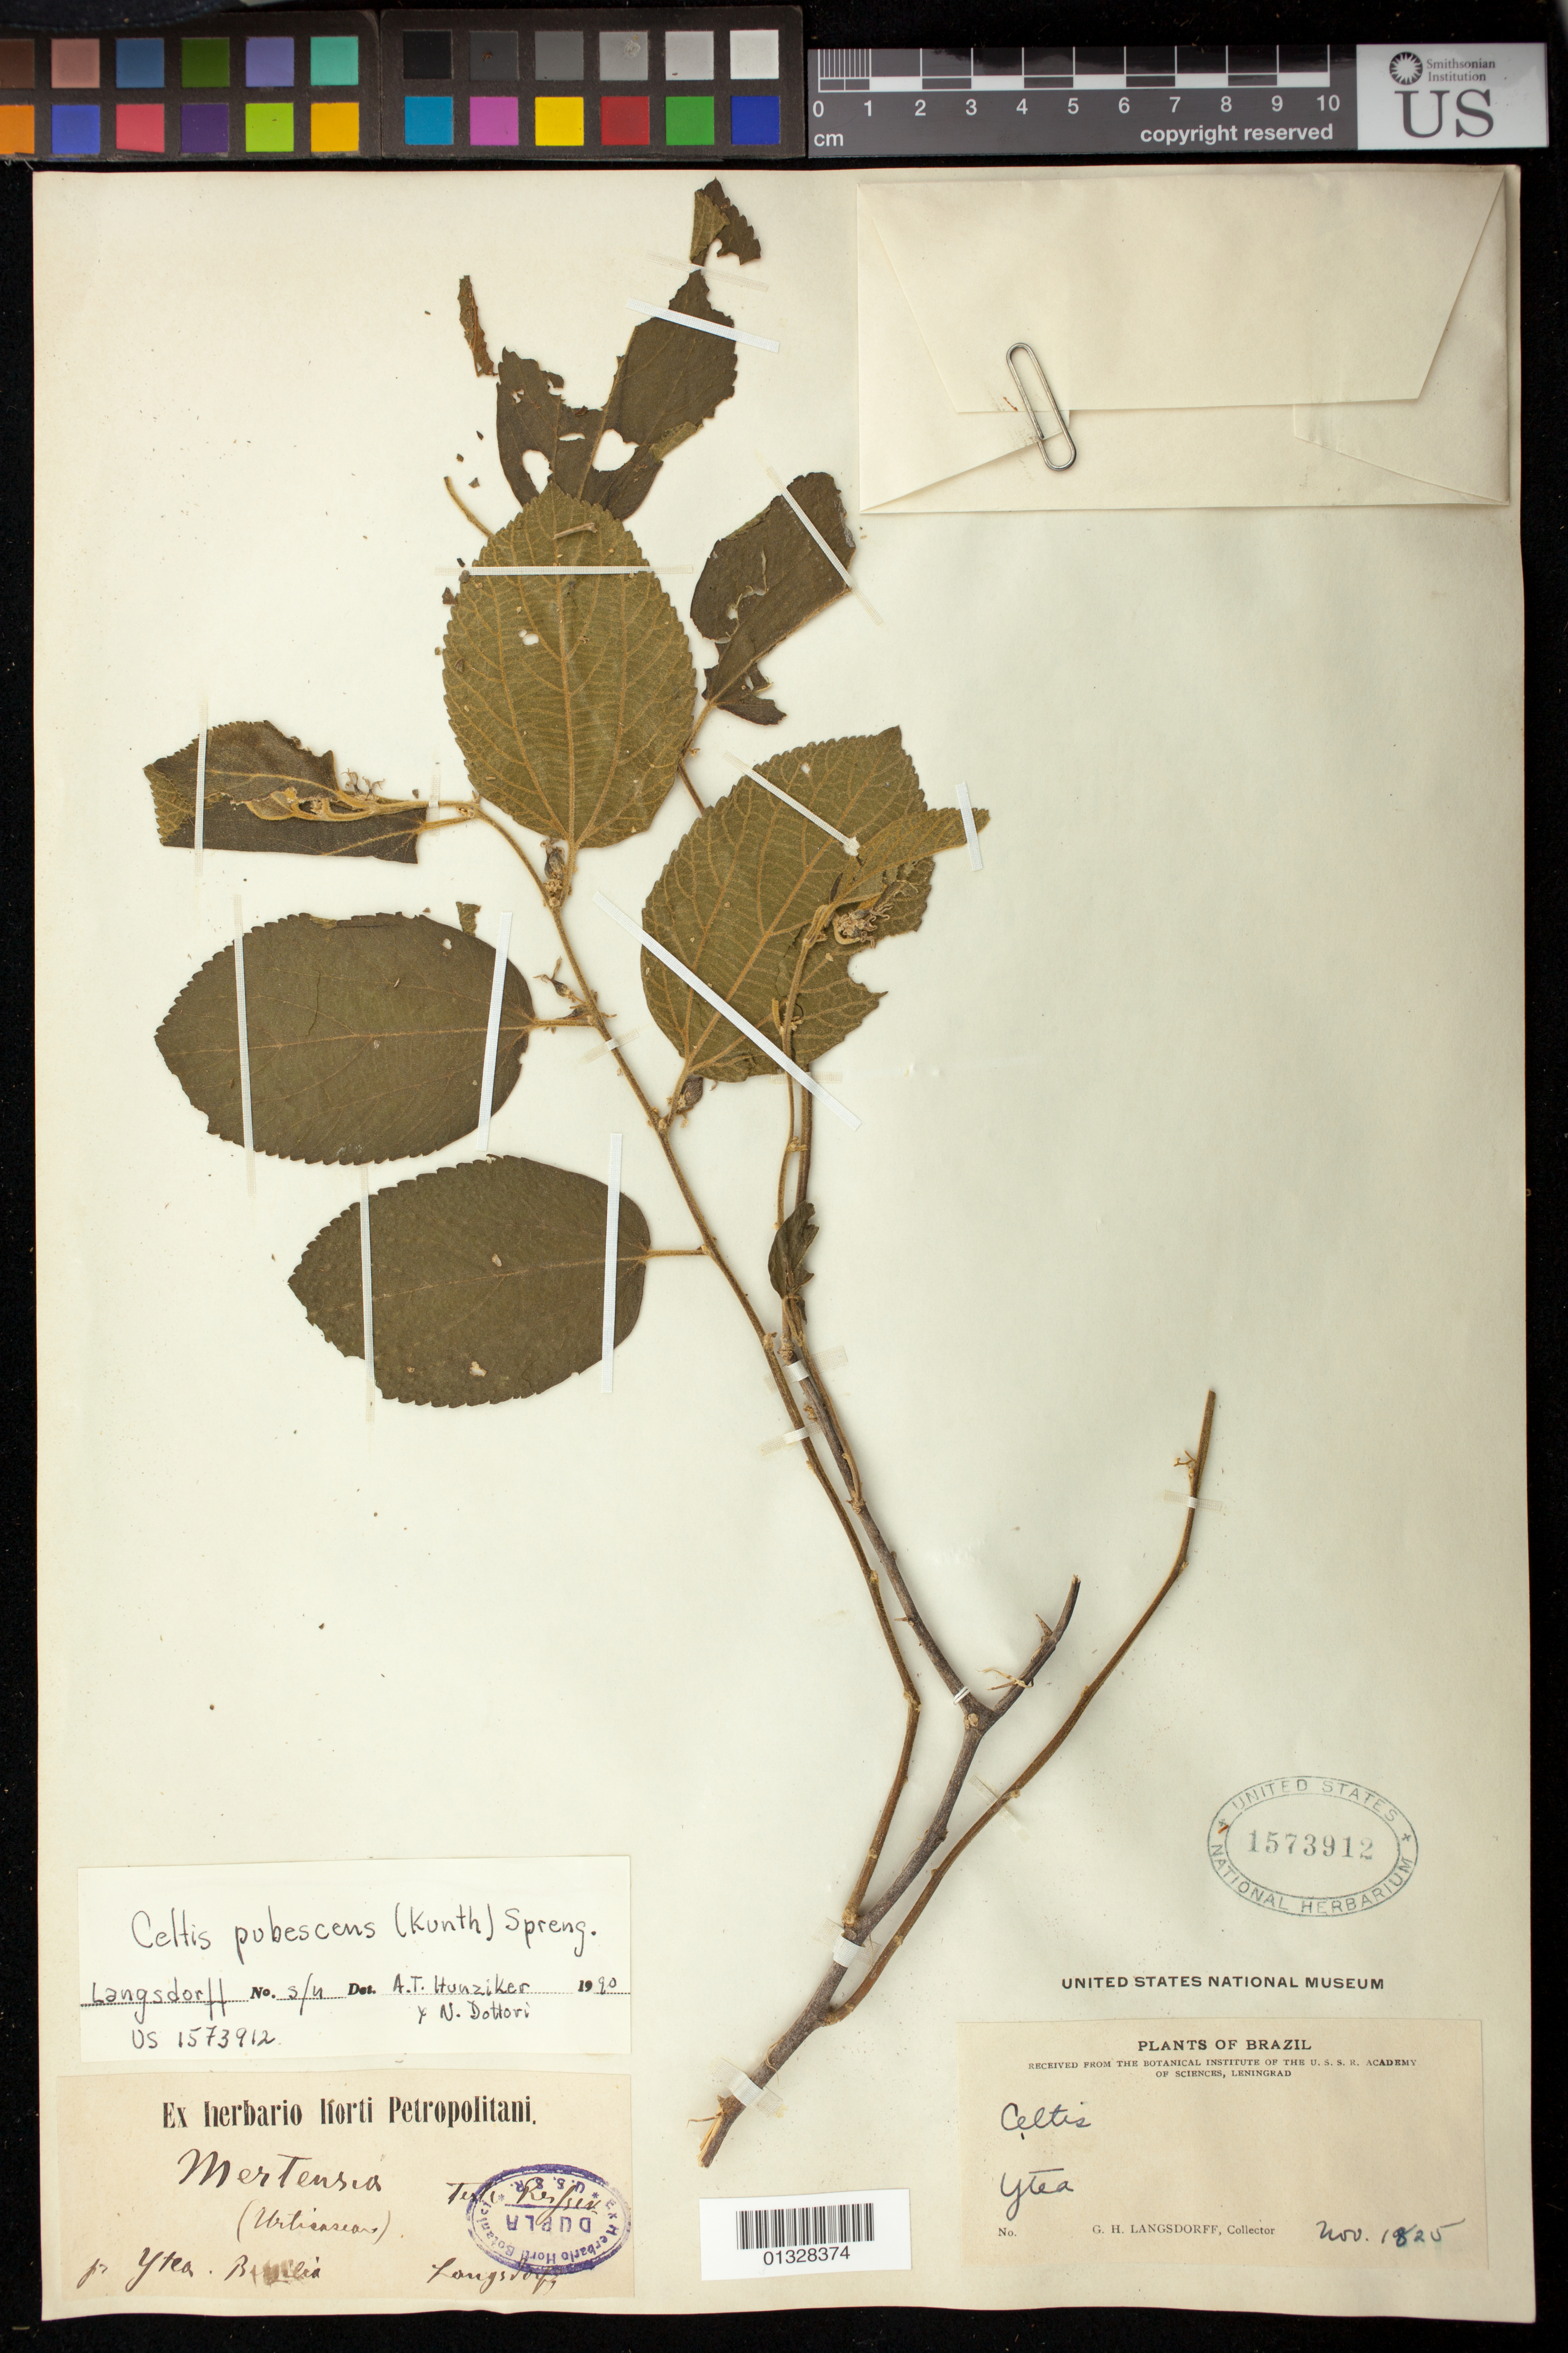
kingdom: Plantae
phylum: Tracheophyta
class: Magnoliopsida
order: Rosales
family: Cannabaceae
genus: Celtis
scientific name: Celtis pubescens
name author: (Kunth) Spreng.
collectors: G. H. von Langsdorff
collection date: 1825-11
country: Brazil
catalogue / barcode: US 1573912